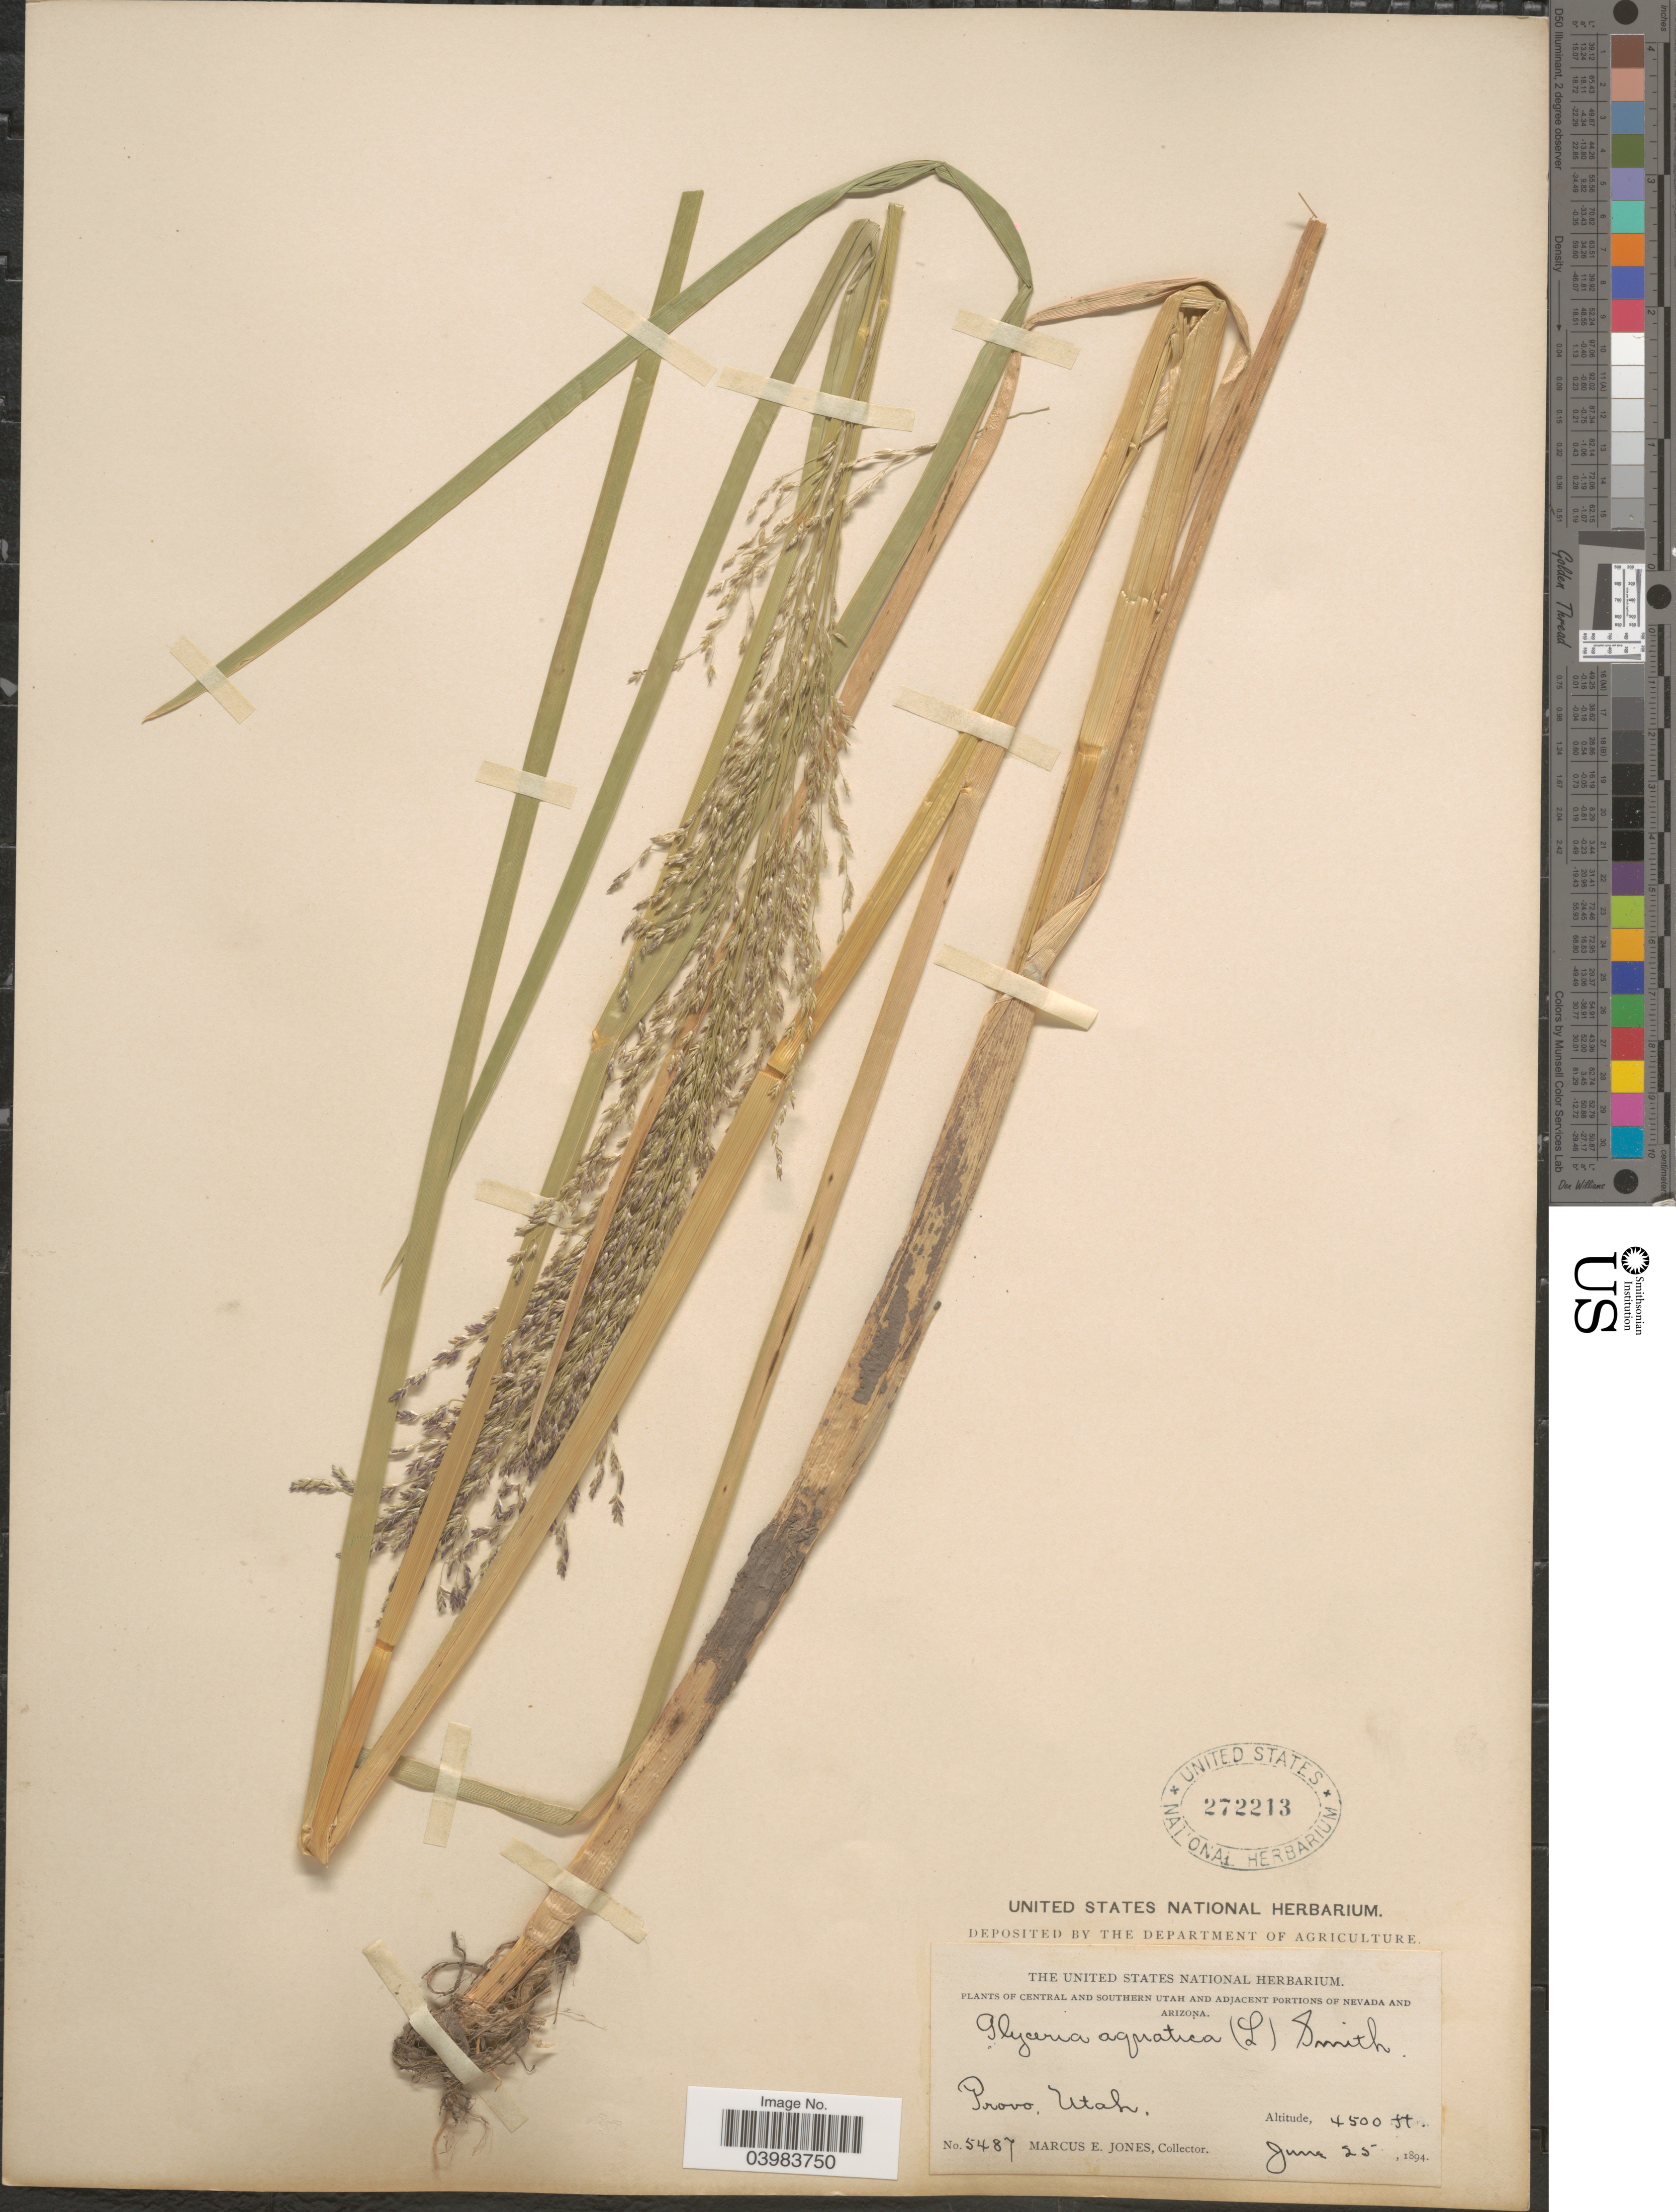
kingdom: Plantae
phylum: Tracheophyta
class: Liliopsida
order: Poales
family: Poaceae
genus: Glyceria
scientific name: Glyceria grandis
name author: S. Watson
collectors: M. E. Jones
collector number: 5487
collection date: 1894-06-25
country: United States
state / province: Utah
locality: Central and Southern Utah. Provo.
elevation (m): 1372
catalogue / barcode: US 272213